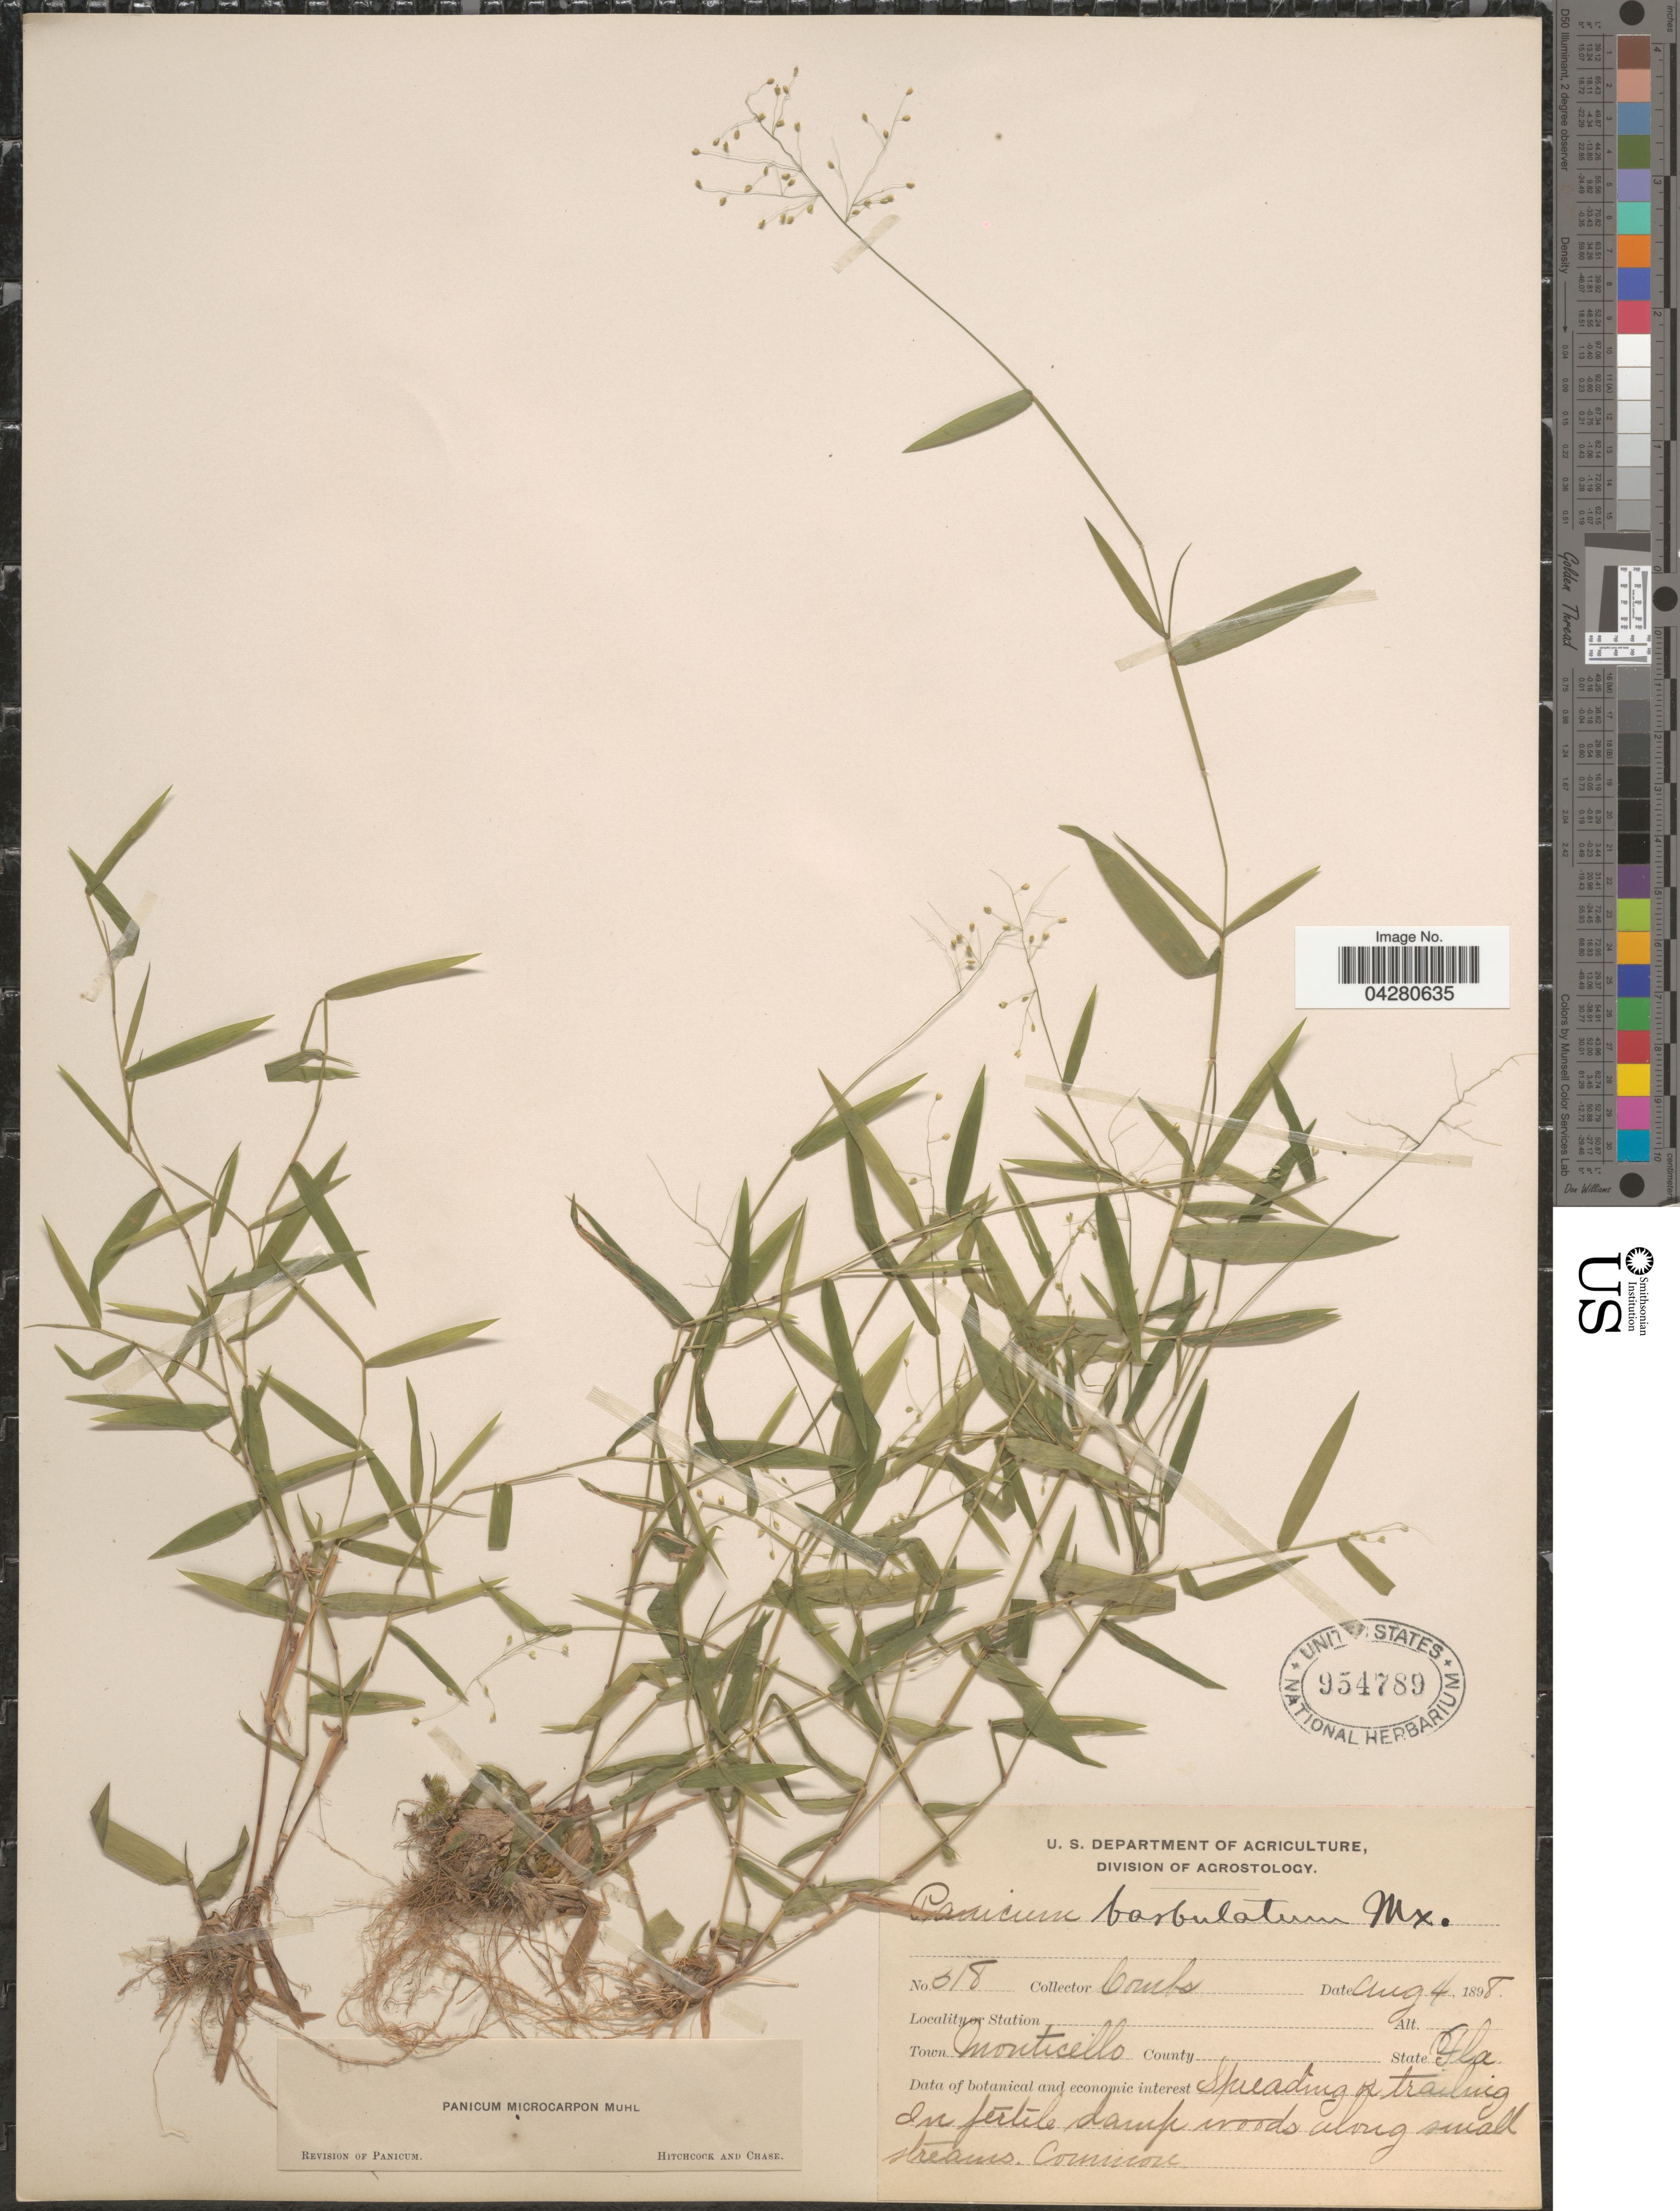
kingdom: Plantae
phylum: Tracheophyta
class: Liliopsida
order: Poales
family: Poaceae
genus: Dichanthelium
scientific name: Dichanthelium dichotomum var. dichotomum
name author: (L.) Gould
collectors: -. Combs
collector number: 318*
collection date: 1898-08-04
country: United States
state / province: Florida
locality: Town Monticello.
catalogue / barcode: US 954789